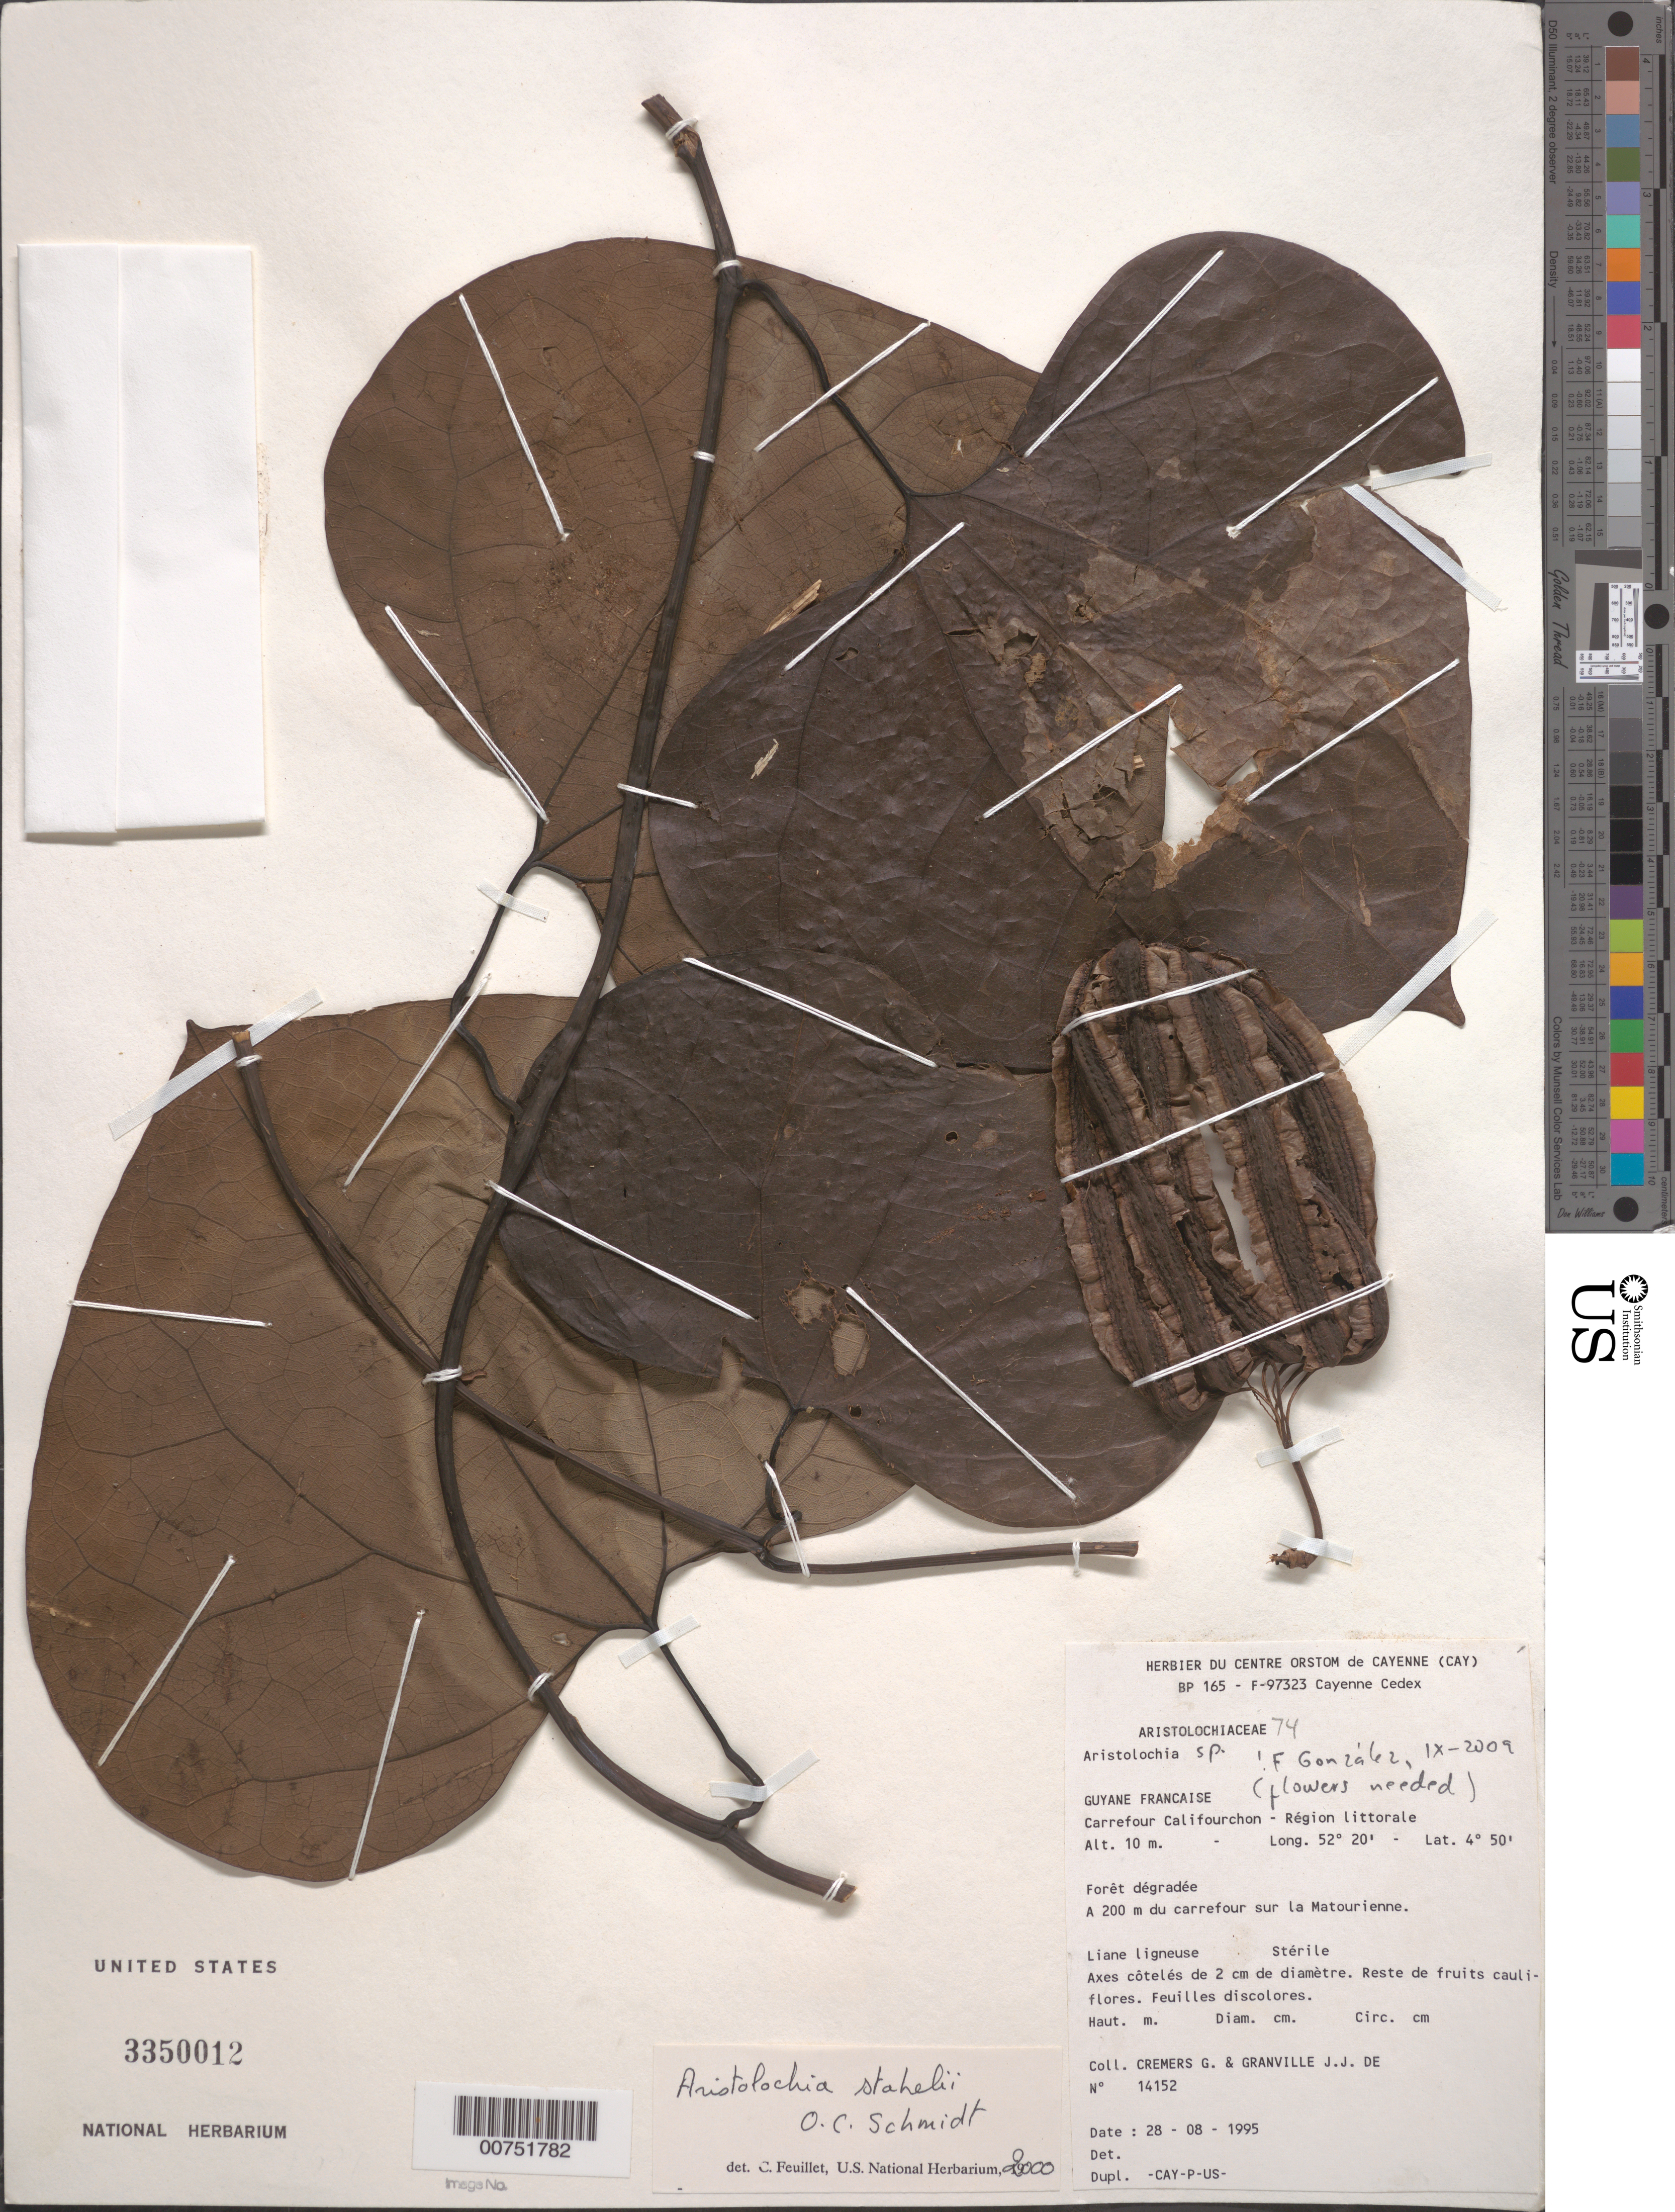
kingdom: Plantae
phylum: Tracheophyta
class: Magnoliopsida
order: Piperales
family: Aristolochiaceae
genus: Aristolochia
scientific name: Aristolochia stahelii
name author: O.C. Schmidt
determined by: Feuillet, C.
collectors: G. Cremers & J.-J. de Granville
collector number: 14152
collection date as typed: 28-Aug-95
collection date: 1995-08-28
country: French Guiana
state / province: Cayenne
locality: Ile de Cayenne, Carrefour Califourchon, entre Matouri et Cayenne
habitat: Forêt dégradée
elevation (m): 10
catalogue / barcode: US 3350012